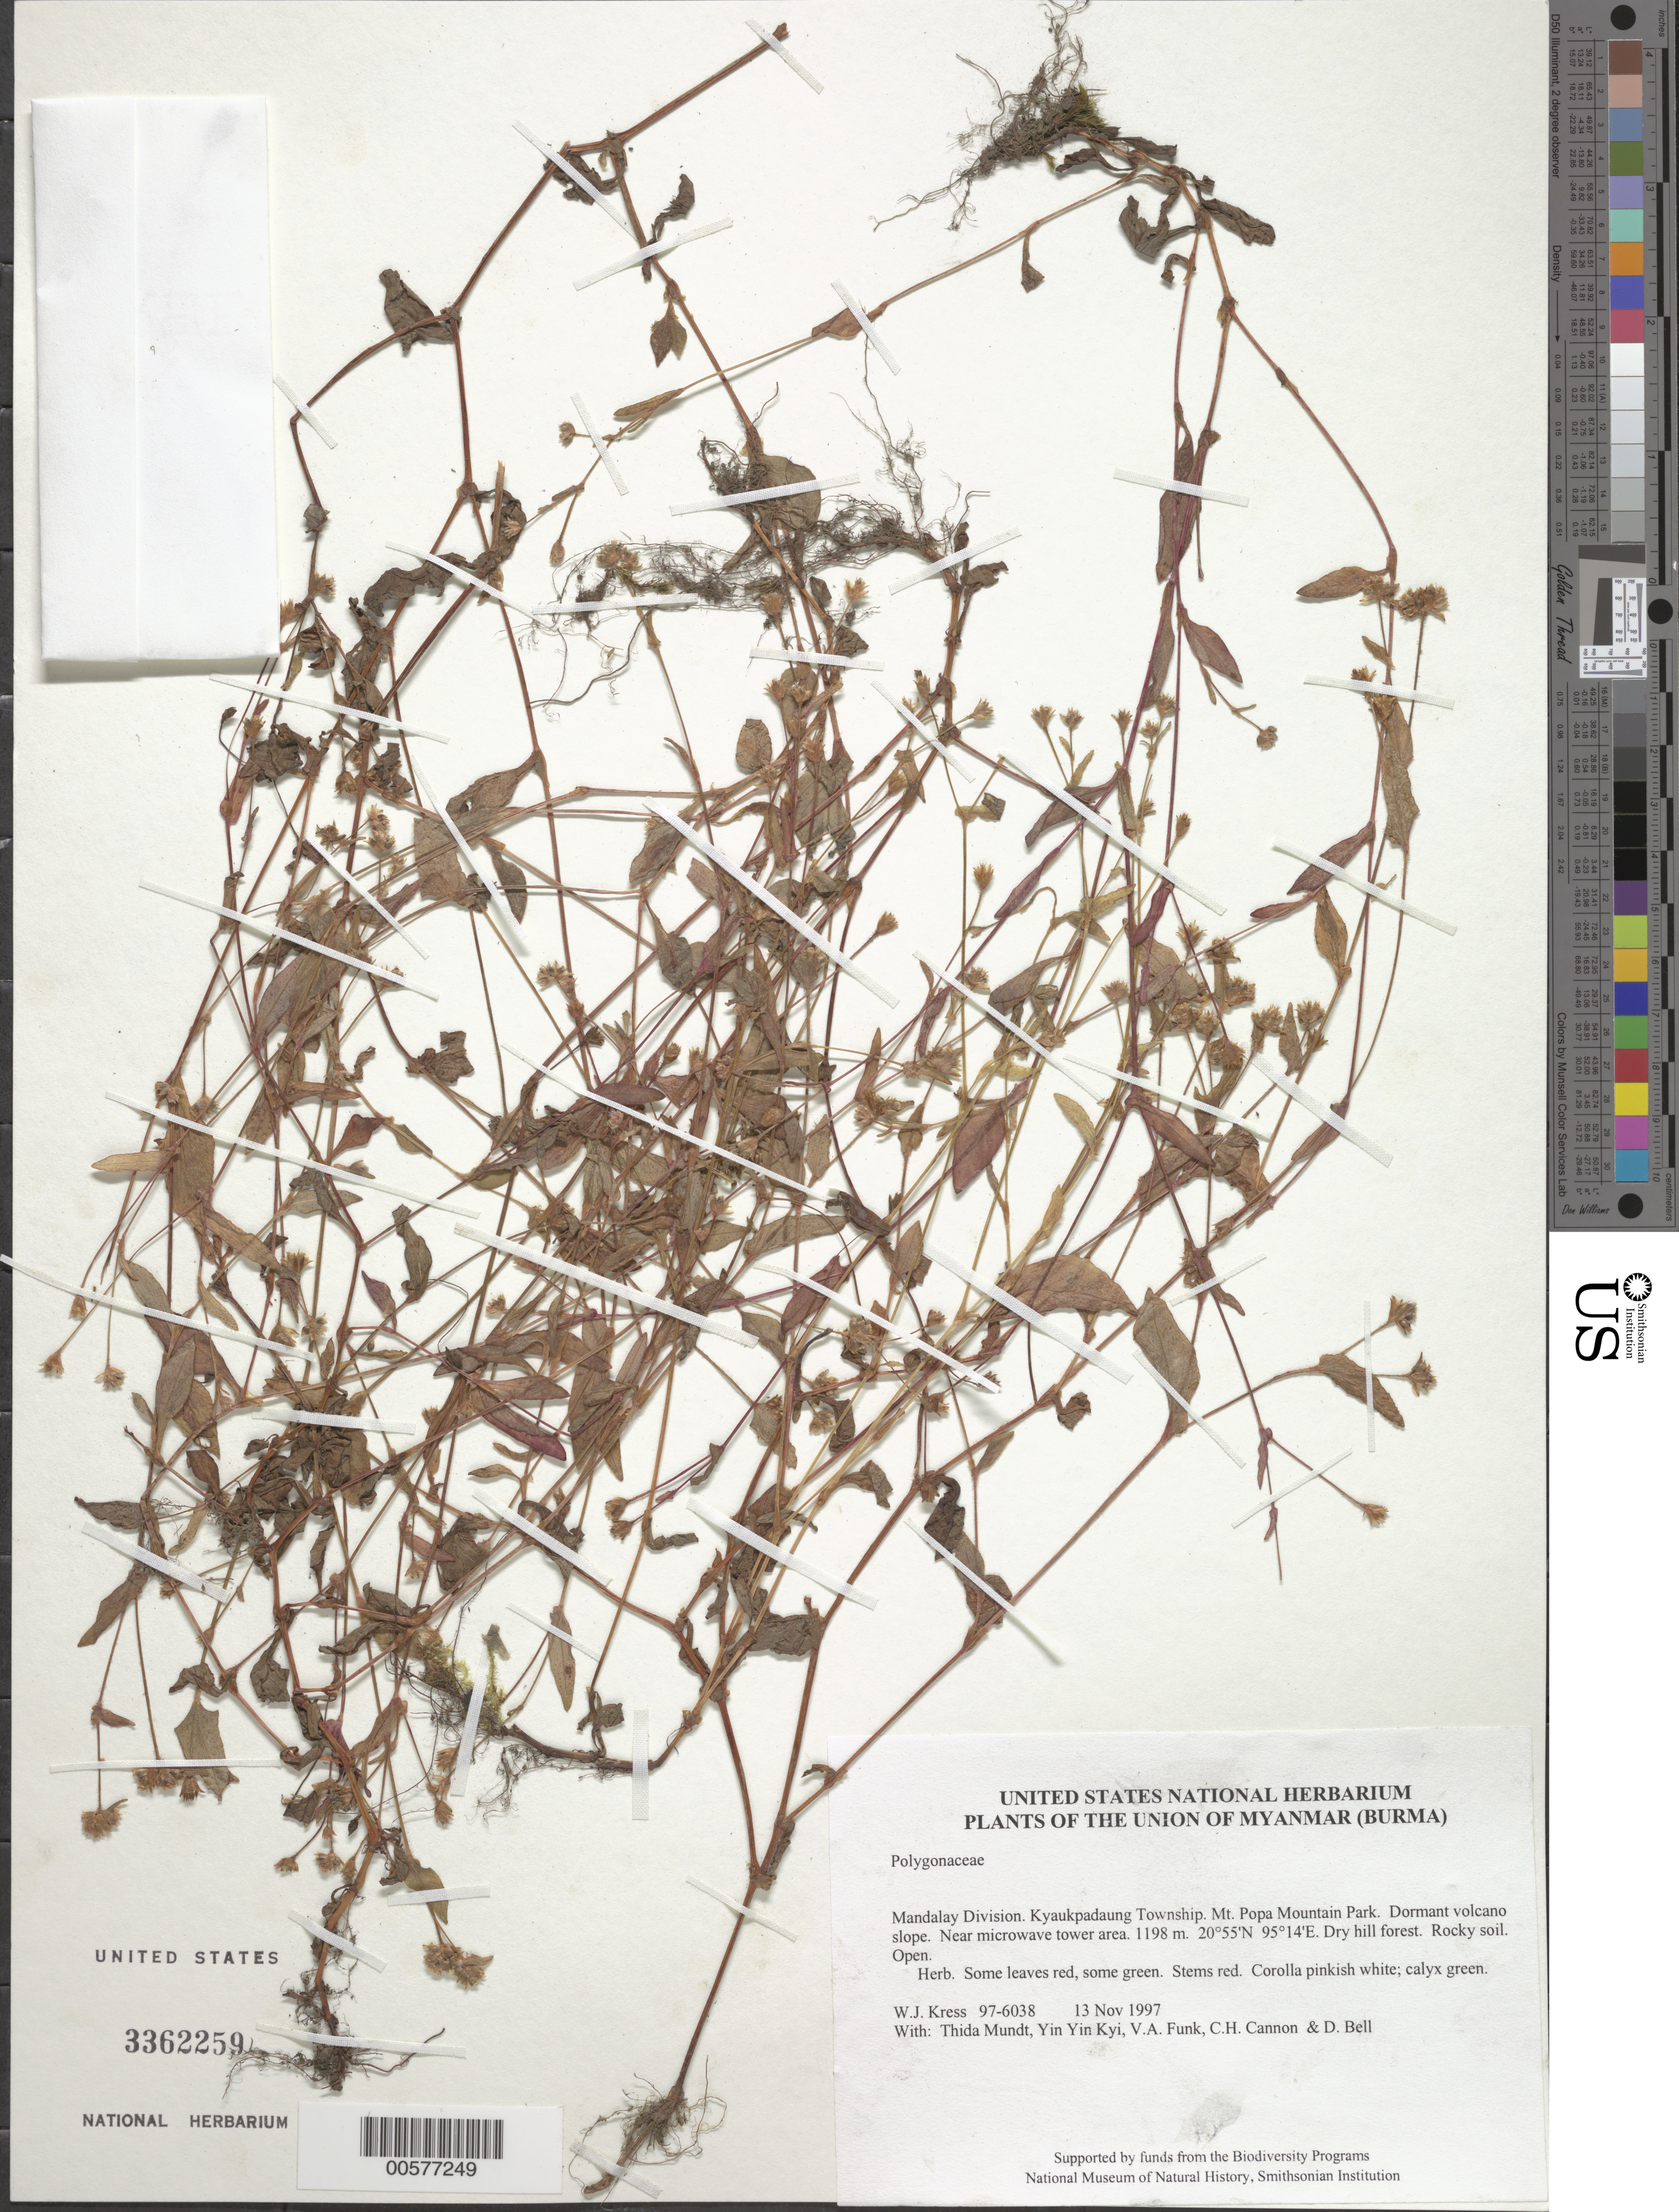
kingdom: Plantae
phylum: Tracheophyta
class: Magnoliopsida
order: Caryophyllales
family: Polygonaceae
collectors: W. J. Kress, T. Mundt, Yin Yin Kyi, V. Funk, C. H. Cannon & D. A. Bell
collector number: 97-6038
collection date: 1997-11-13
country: Myanmar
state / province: Mandalay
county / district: Kyaukpadaung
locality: Mt. Popa Mountain Park. Dormant volcano slope. Near microwave tower area.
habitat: Dry hill forest. Rocky soil. Open.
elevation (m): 1198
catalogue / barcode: US 3362259